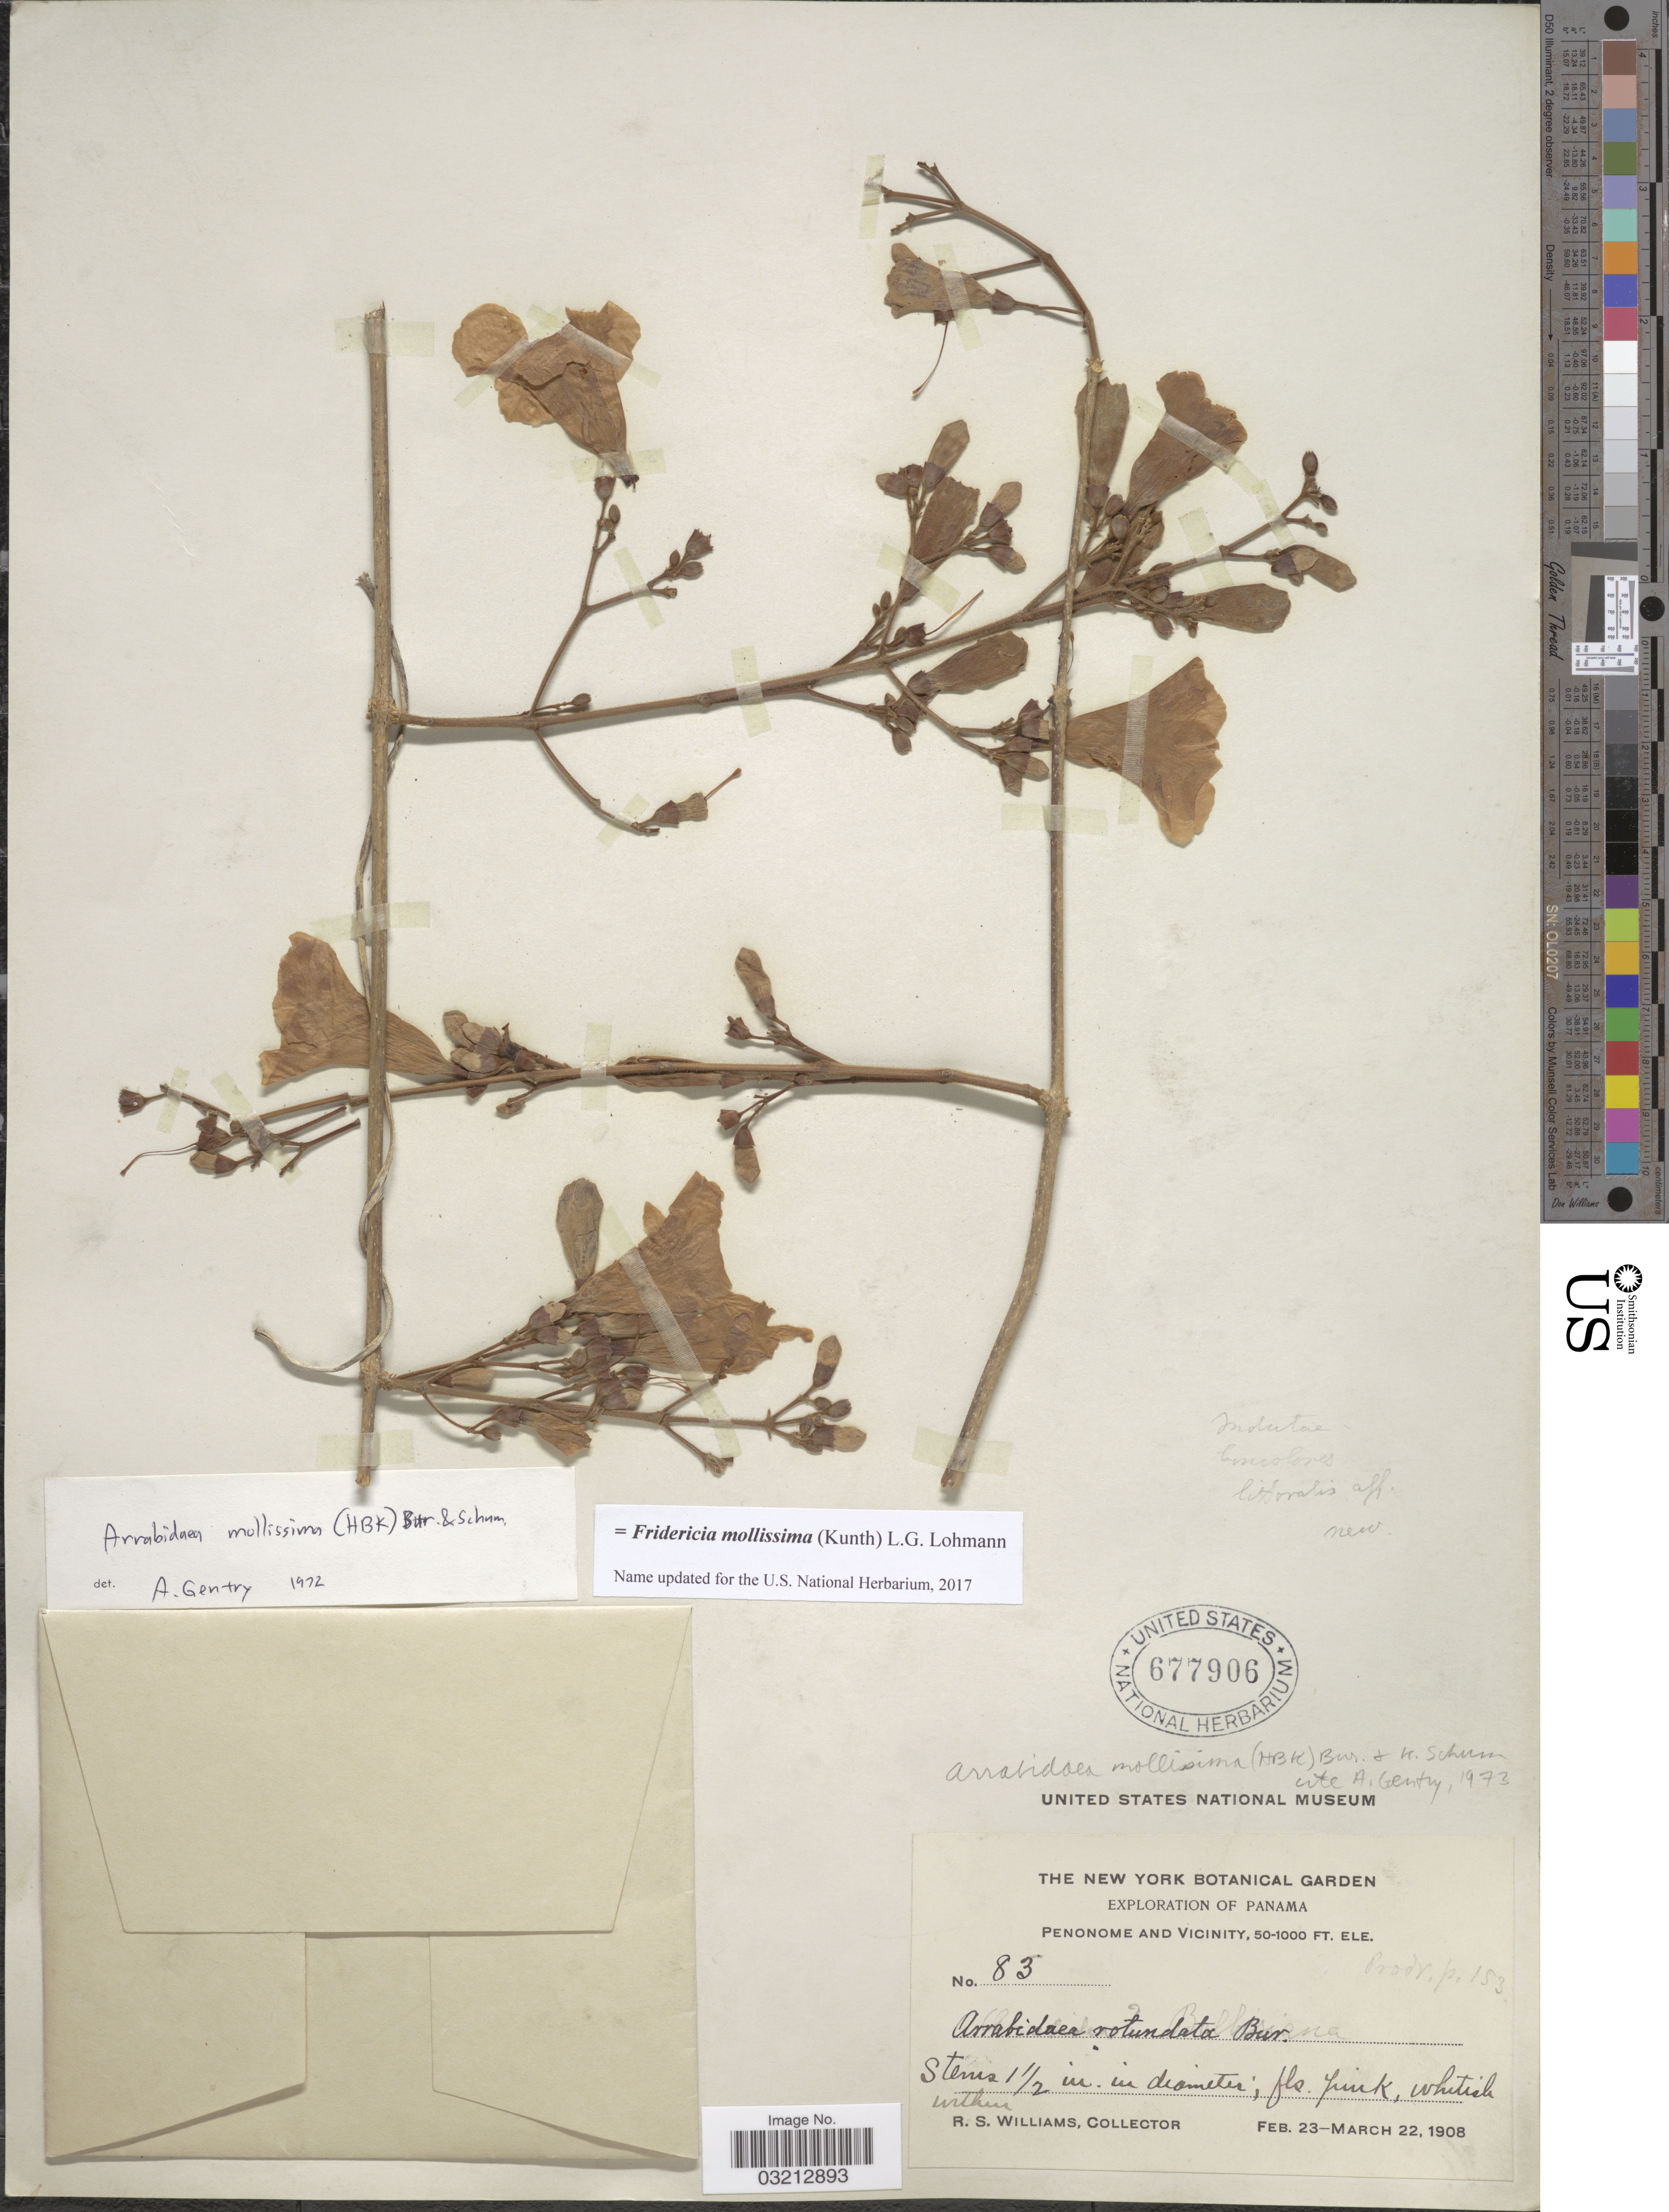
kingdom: Plantae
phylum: Tracheophyta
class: Magnoliopsida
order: Lamiales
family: Bignoniaceae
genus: Fridericia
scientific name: Fridericia mollissima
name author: (Kunth) L.G. Lohmann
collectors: R. S. Williams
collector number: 83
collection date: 1908-02-23/1908-03-22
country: Panama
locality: Penonome and vicinity.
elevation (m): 15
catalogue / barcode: US 677906